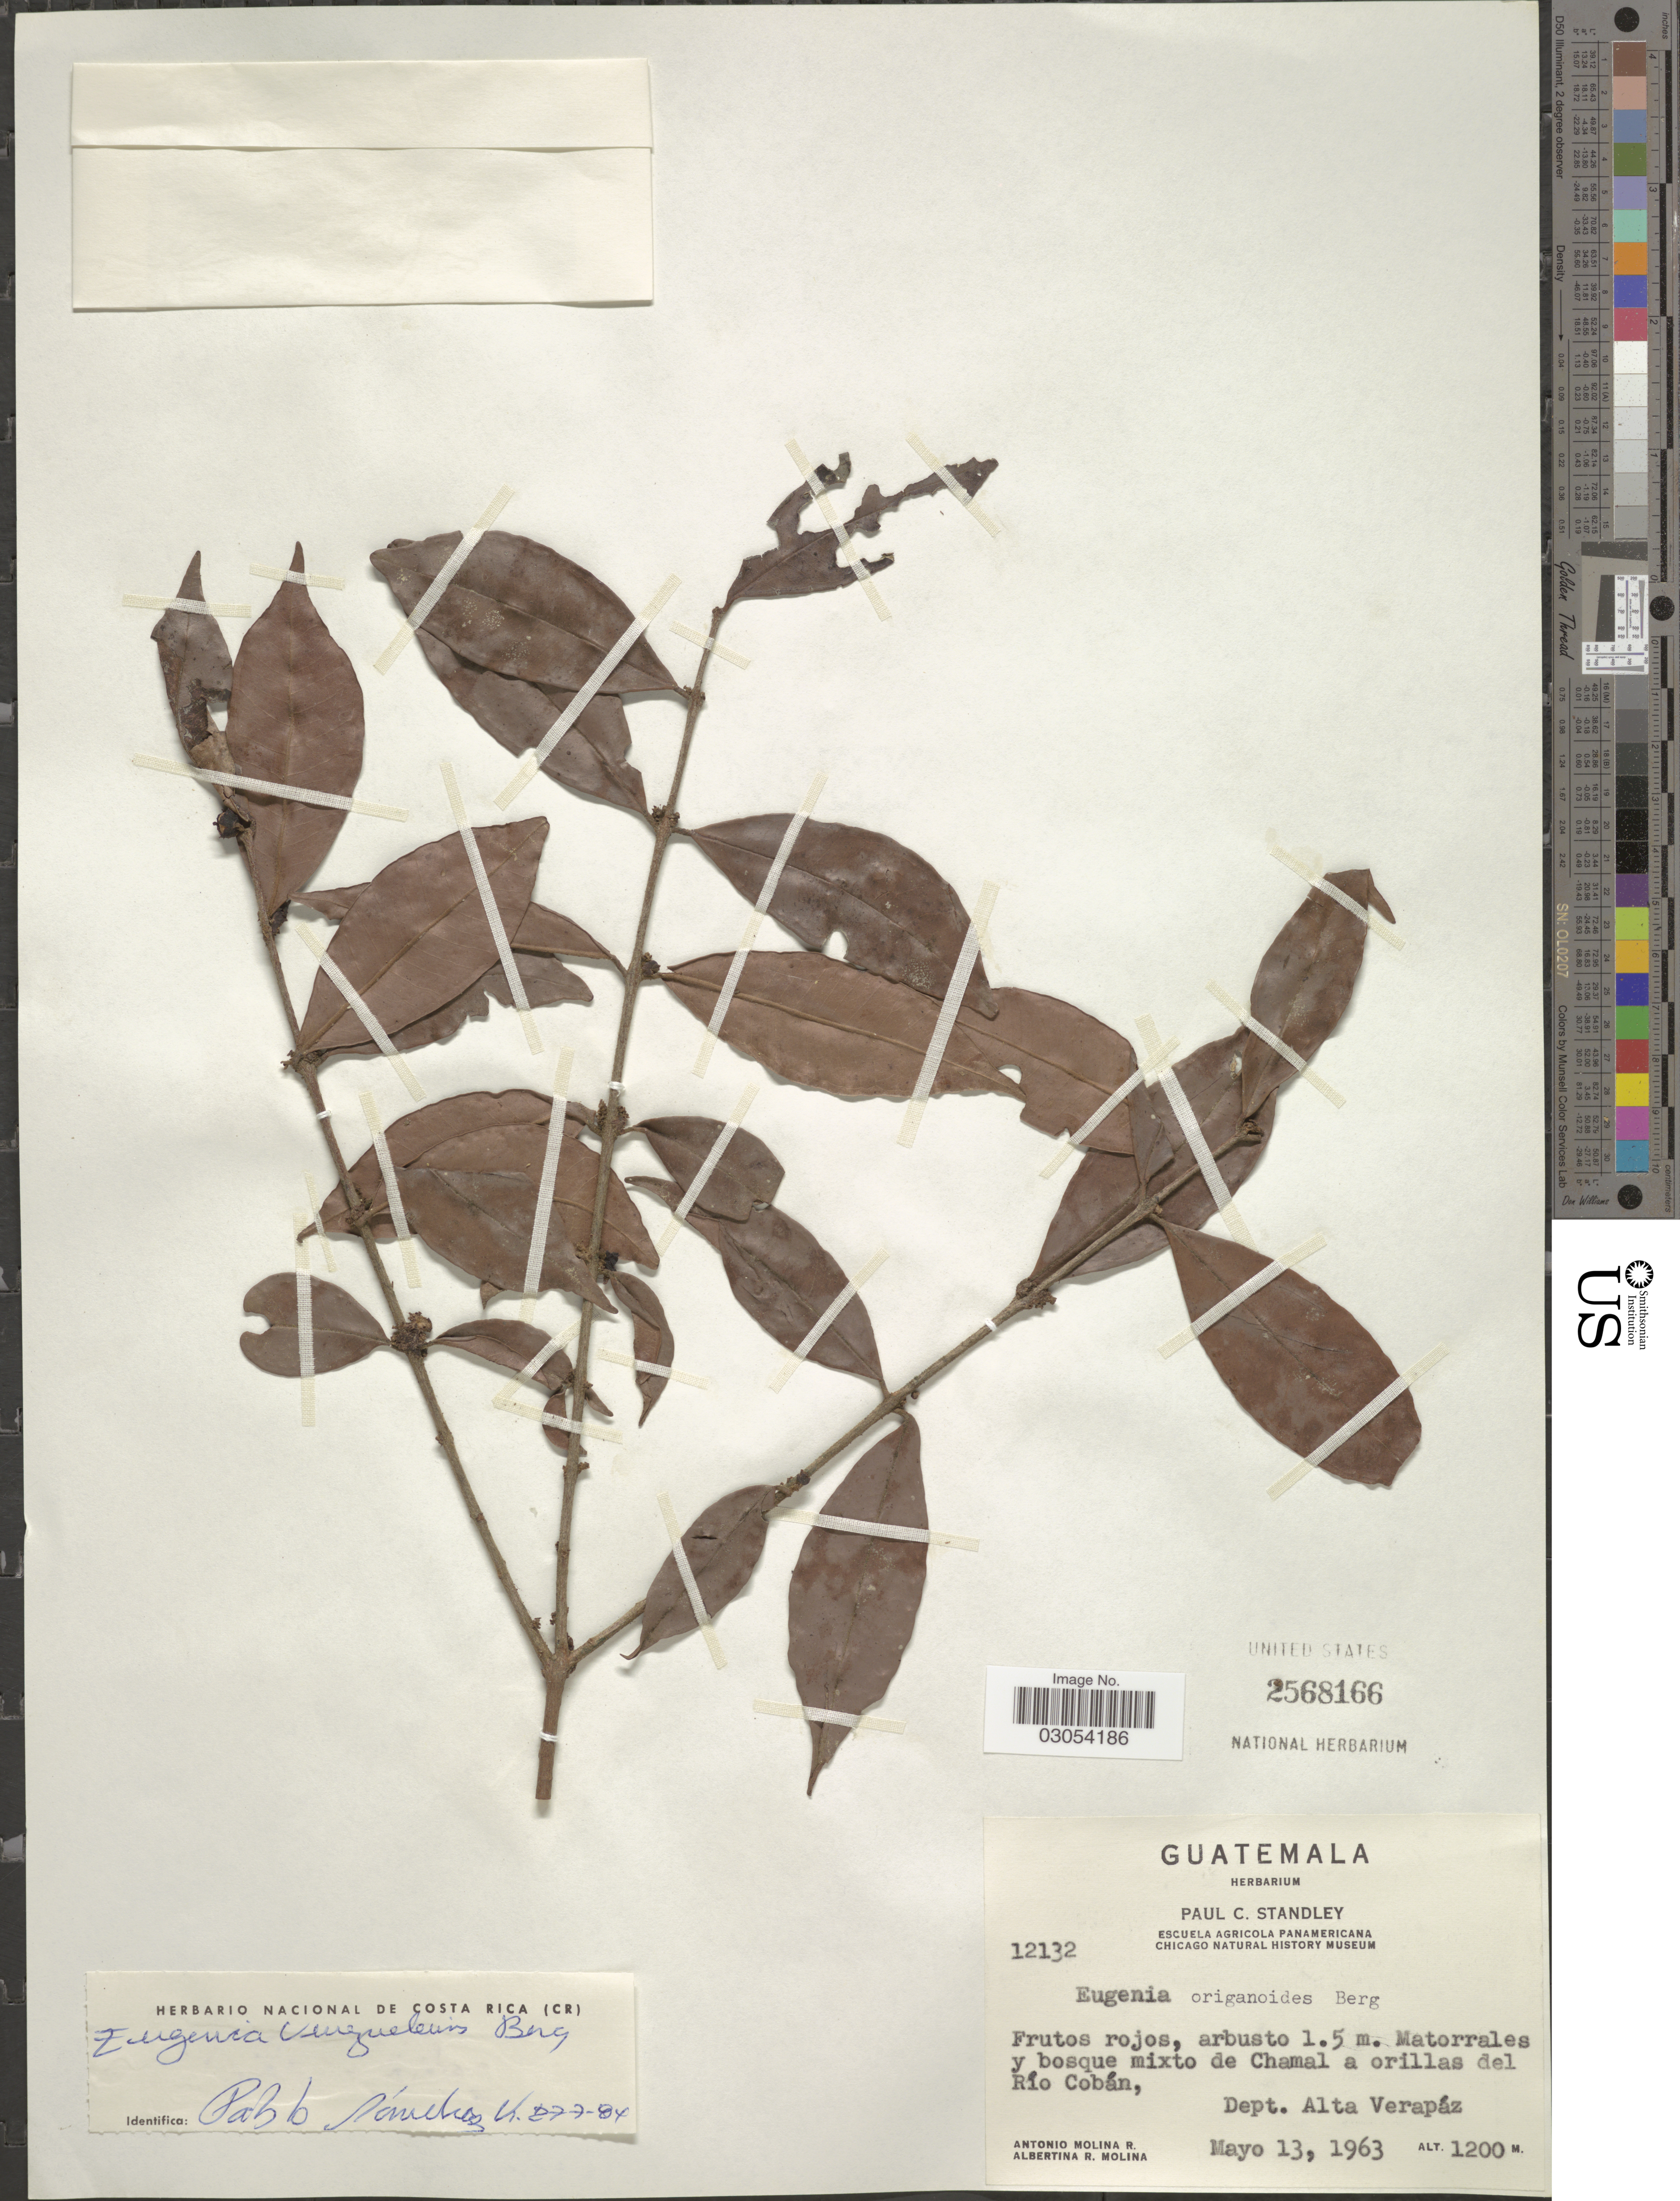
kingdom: Plantae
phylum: Tracheophyta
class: Magnoliopsida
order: Myrtales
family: Myrtaceae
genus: Eugenia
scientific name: Eugenia venezuelensis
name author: O. Berg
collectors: A. Molina R. & A. R. Molina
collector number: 12132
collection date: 1963-05-13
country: Guatemala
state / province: Alta Verapaz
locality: Matorrales y bosque mixto de Chamal a orillas del Río Cobán, Dept. Alta Verapáz.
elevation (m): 1200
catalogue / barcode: US 2568166